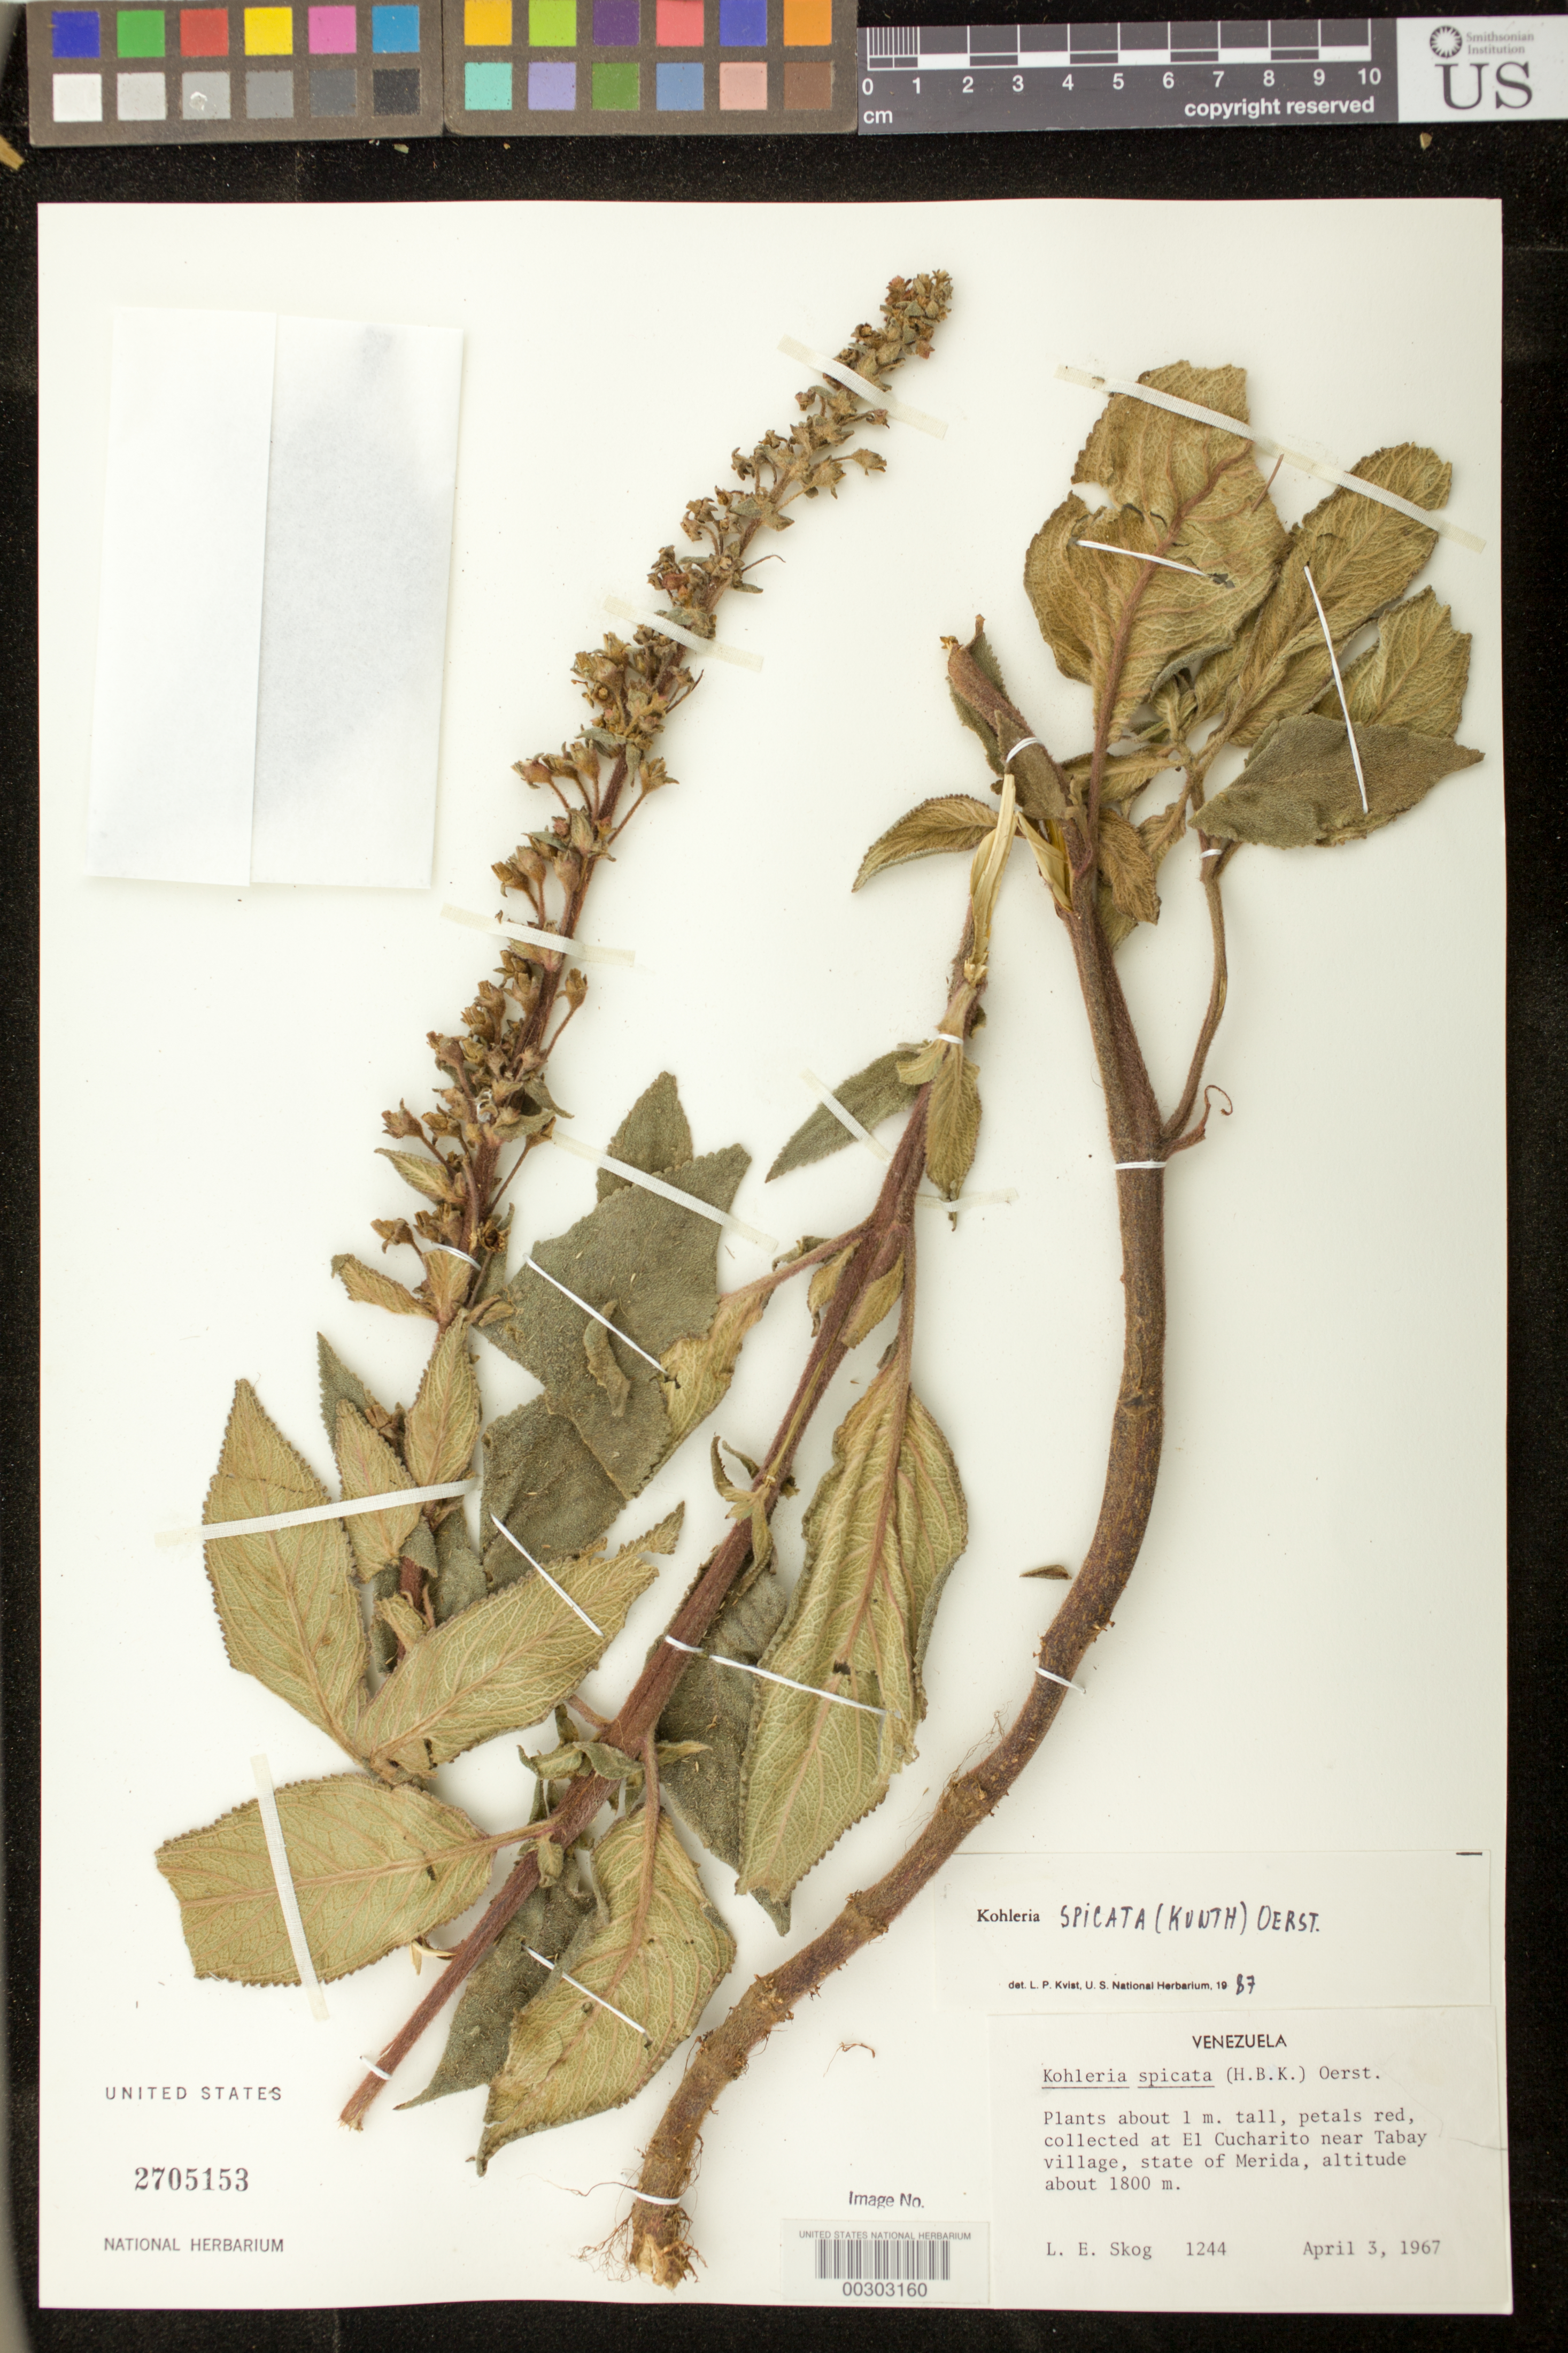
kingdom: Plantae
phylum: Tracheophyta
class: Magnoliopsida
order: Lamiales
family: Gesneriaceae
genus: Kohleria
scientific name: Kohleria spicata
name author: (Kunth) Oerst.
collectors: L. E. Skog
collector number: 1244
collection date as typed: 03 Apr 1967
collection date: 1967-04-03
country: Venezuela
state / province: Mérida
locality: At El Cucharito near Tabay village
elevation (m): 1800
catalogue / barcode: US 2705153